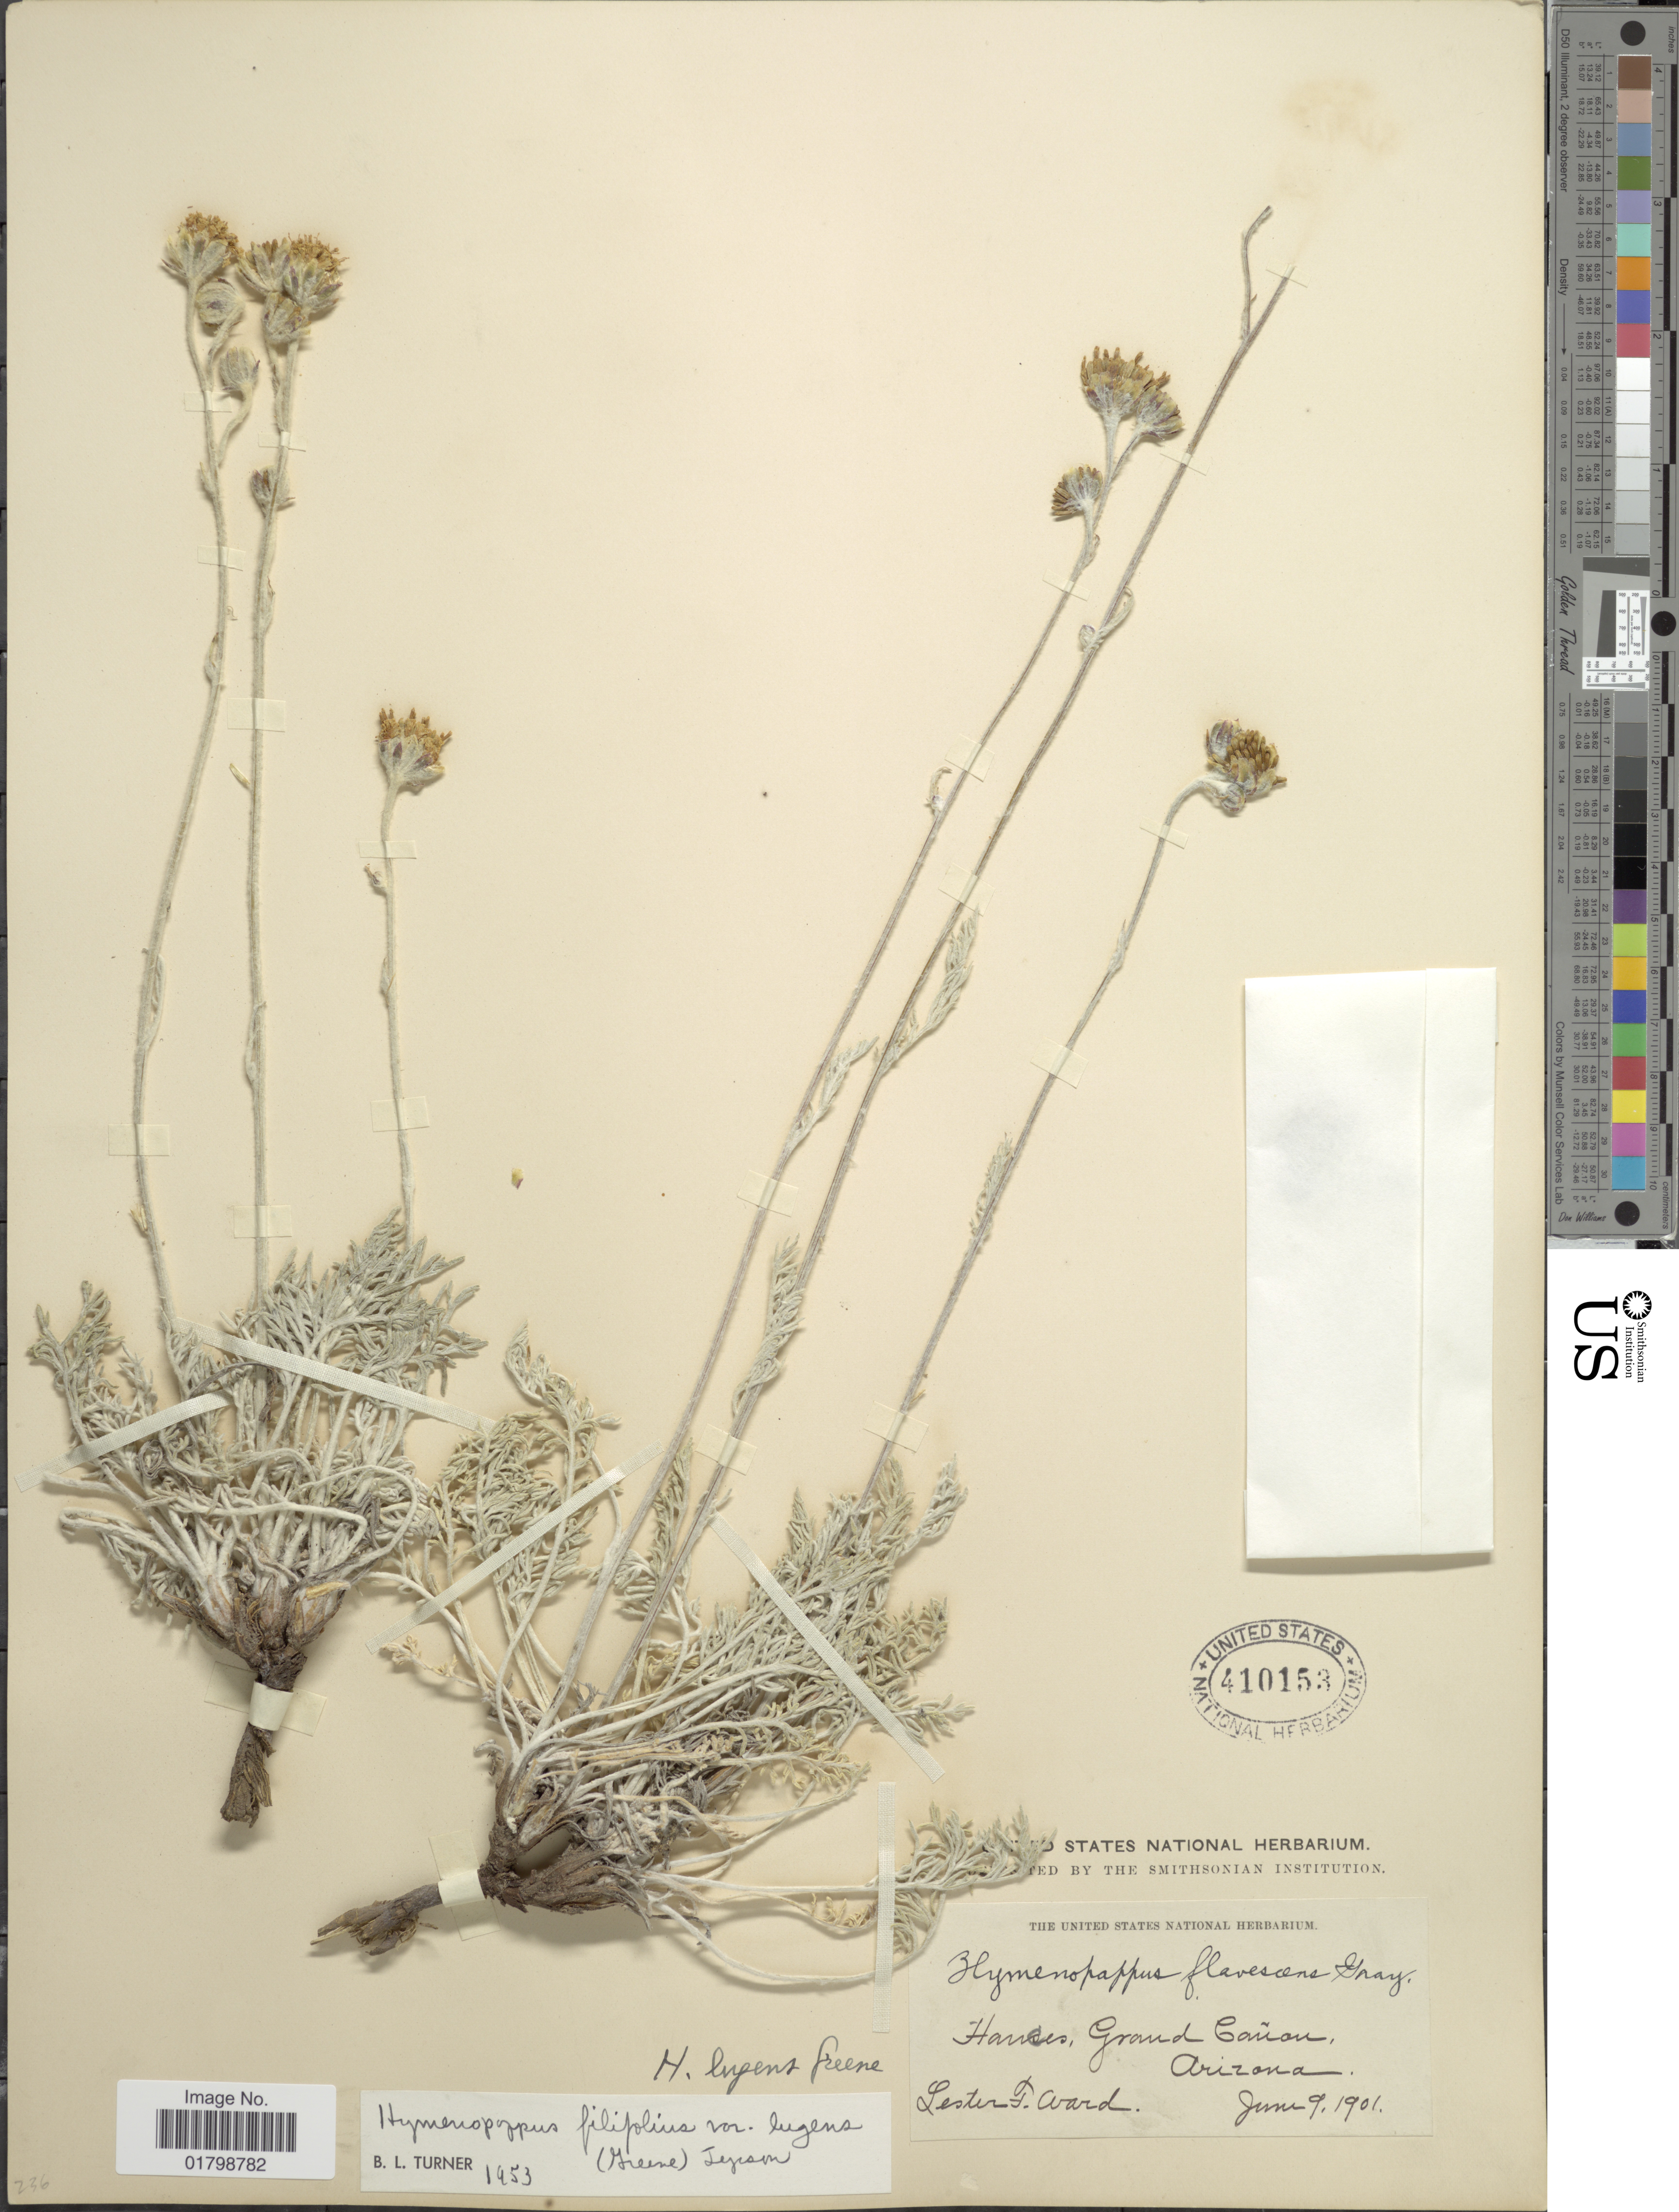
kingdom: Plantae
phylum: Tracheophyta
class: Magnoliopsida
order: Asterales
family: Asteraceae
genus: Hymenopappus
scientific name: Hymenopappus filifolius var. lugens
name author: (Greene) Jeps.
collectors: L. F. Ward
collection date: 1901-06-09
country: United States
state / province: Arizona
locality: Hances, Grand Canon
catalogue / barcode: US 410153